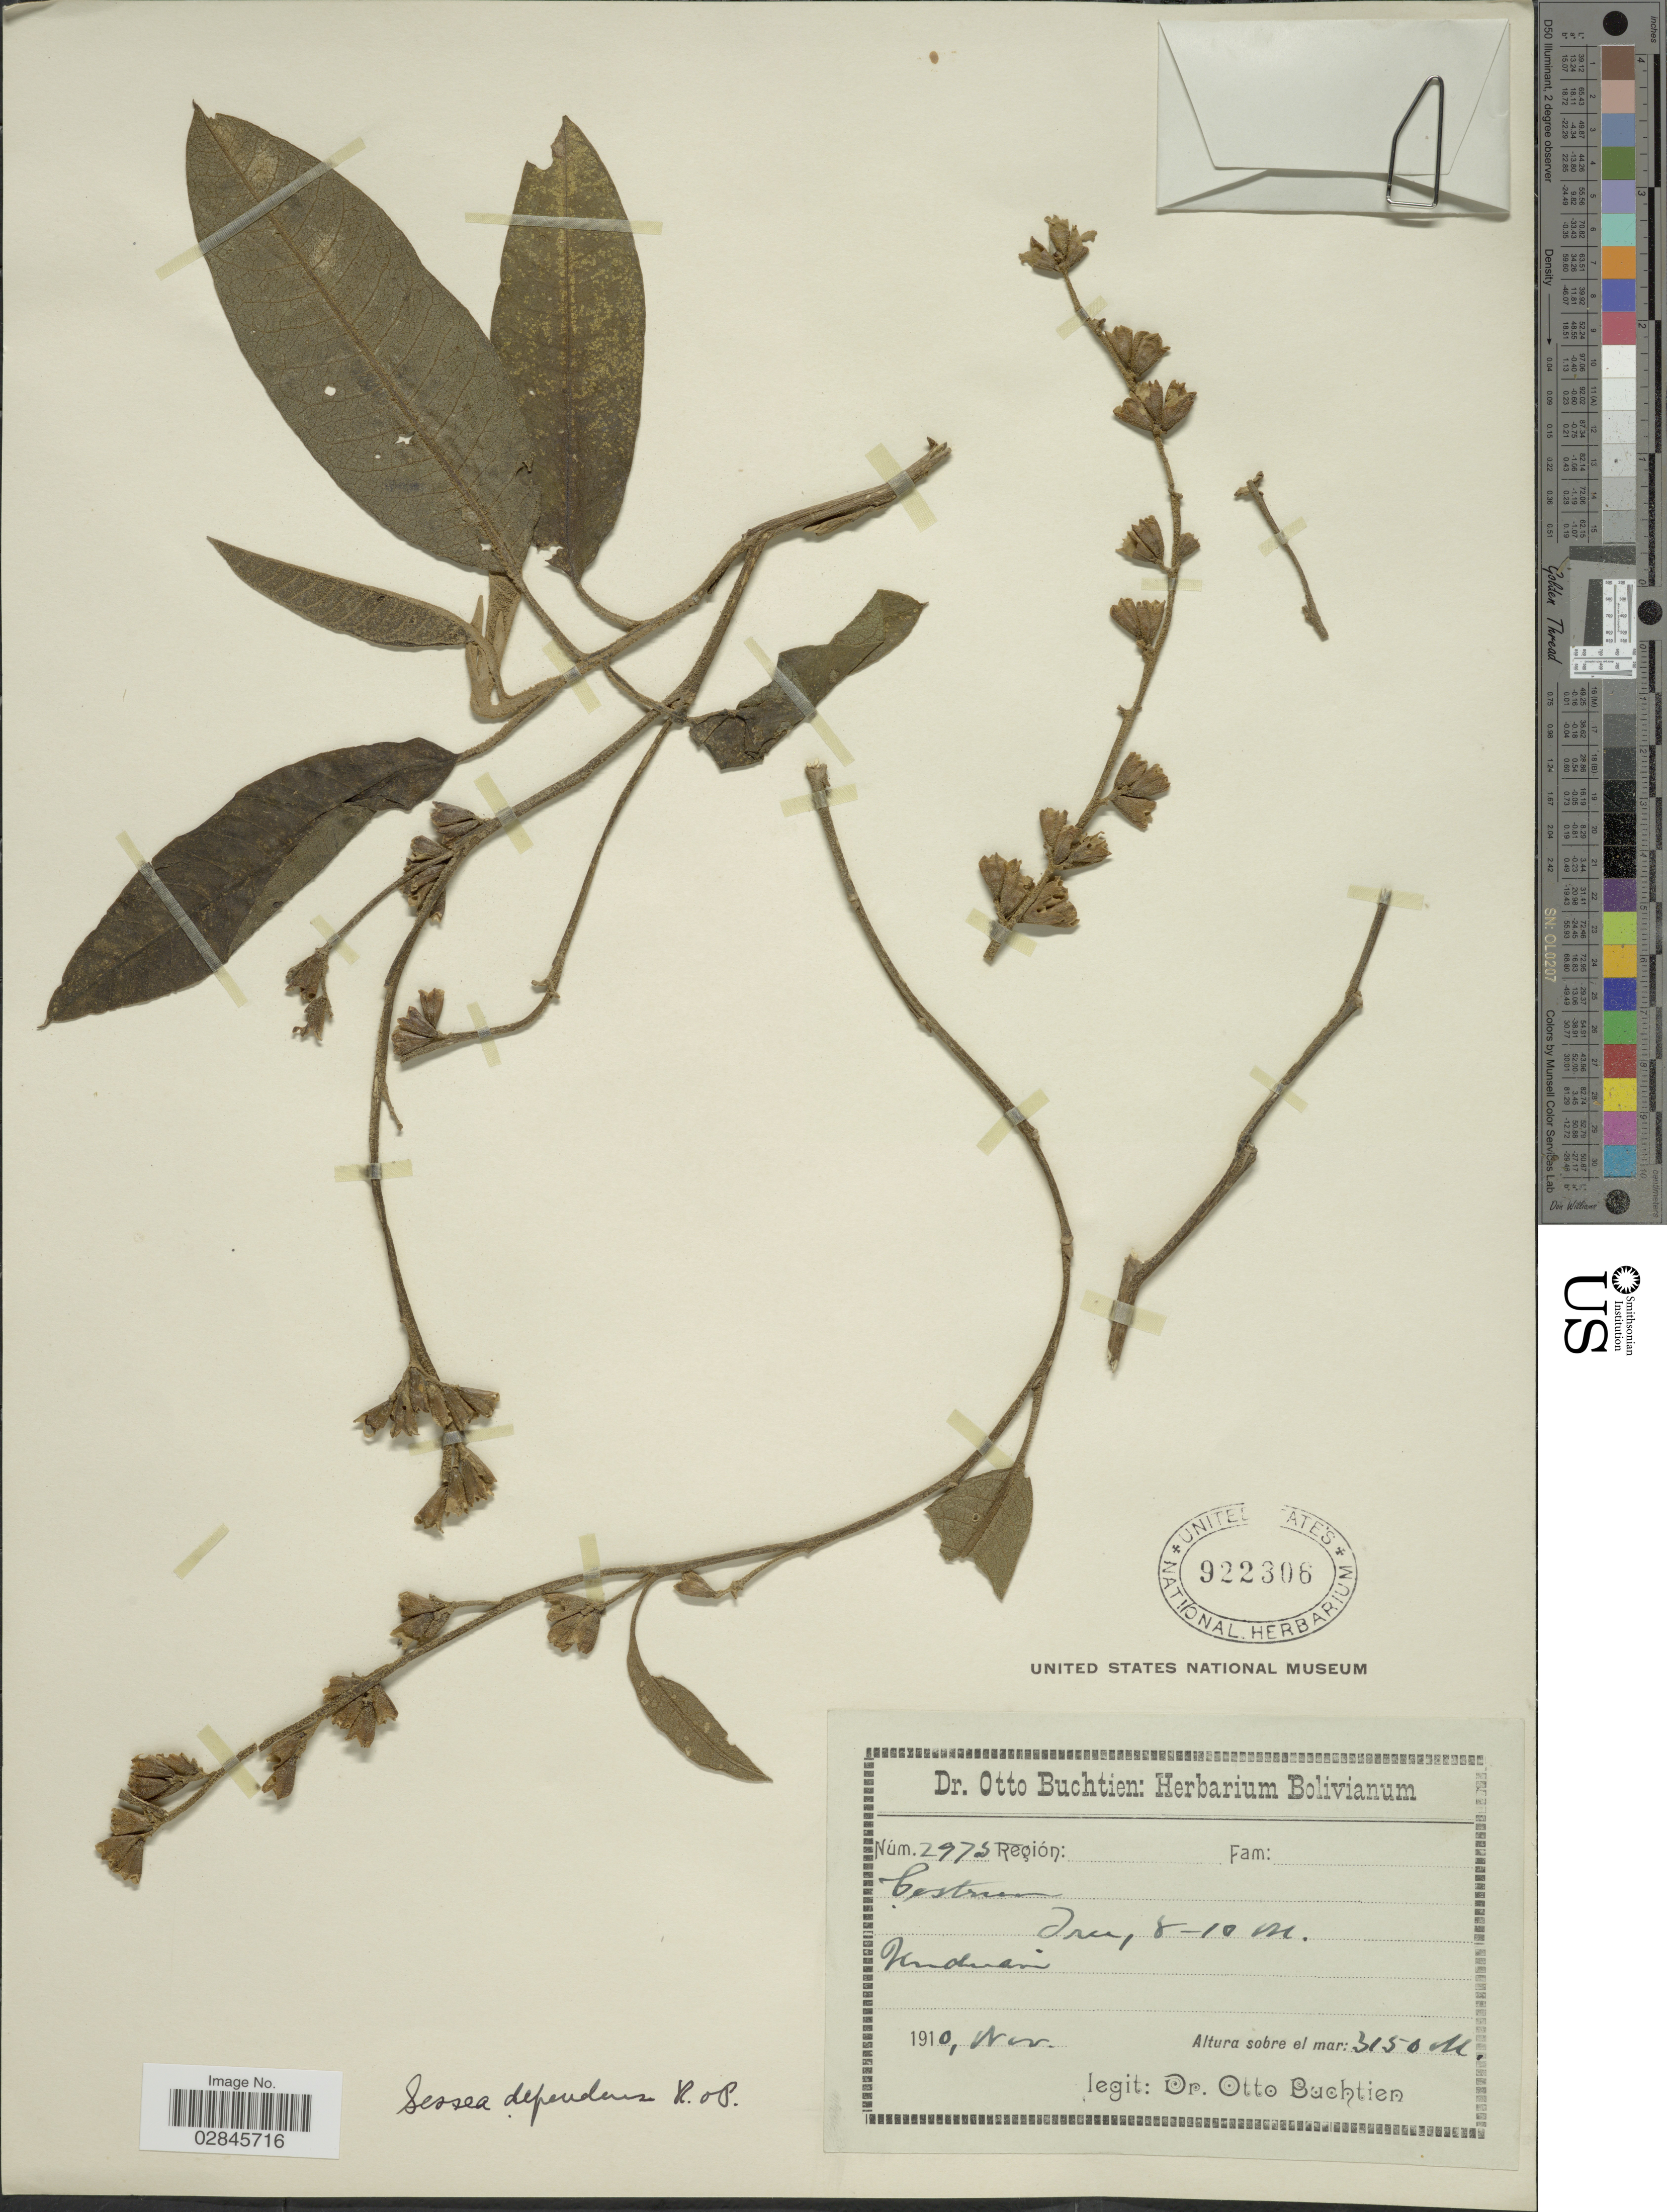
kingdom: Plantae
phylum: Tracheophyta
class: Magnoliopsida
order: Solanales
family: Solanaceae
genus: Sessea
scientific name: Sessea dependens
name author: Ruiz & Pav.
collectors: O. Buchtien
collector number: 2975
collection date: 1910-11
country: Bolivia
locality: Unduavi.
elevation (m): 3150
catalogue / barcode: US 922306